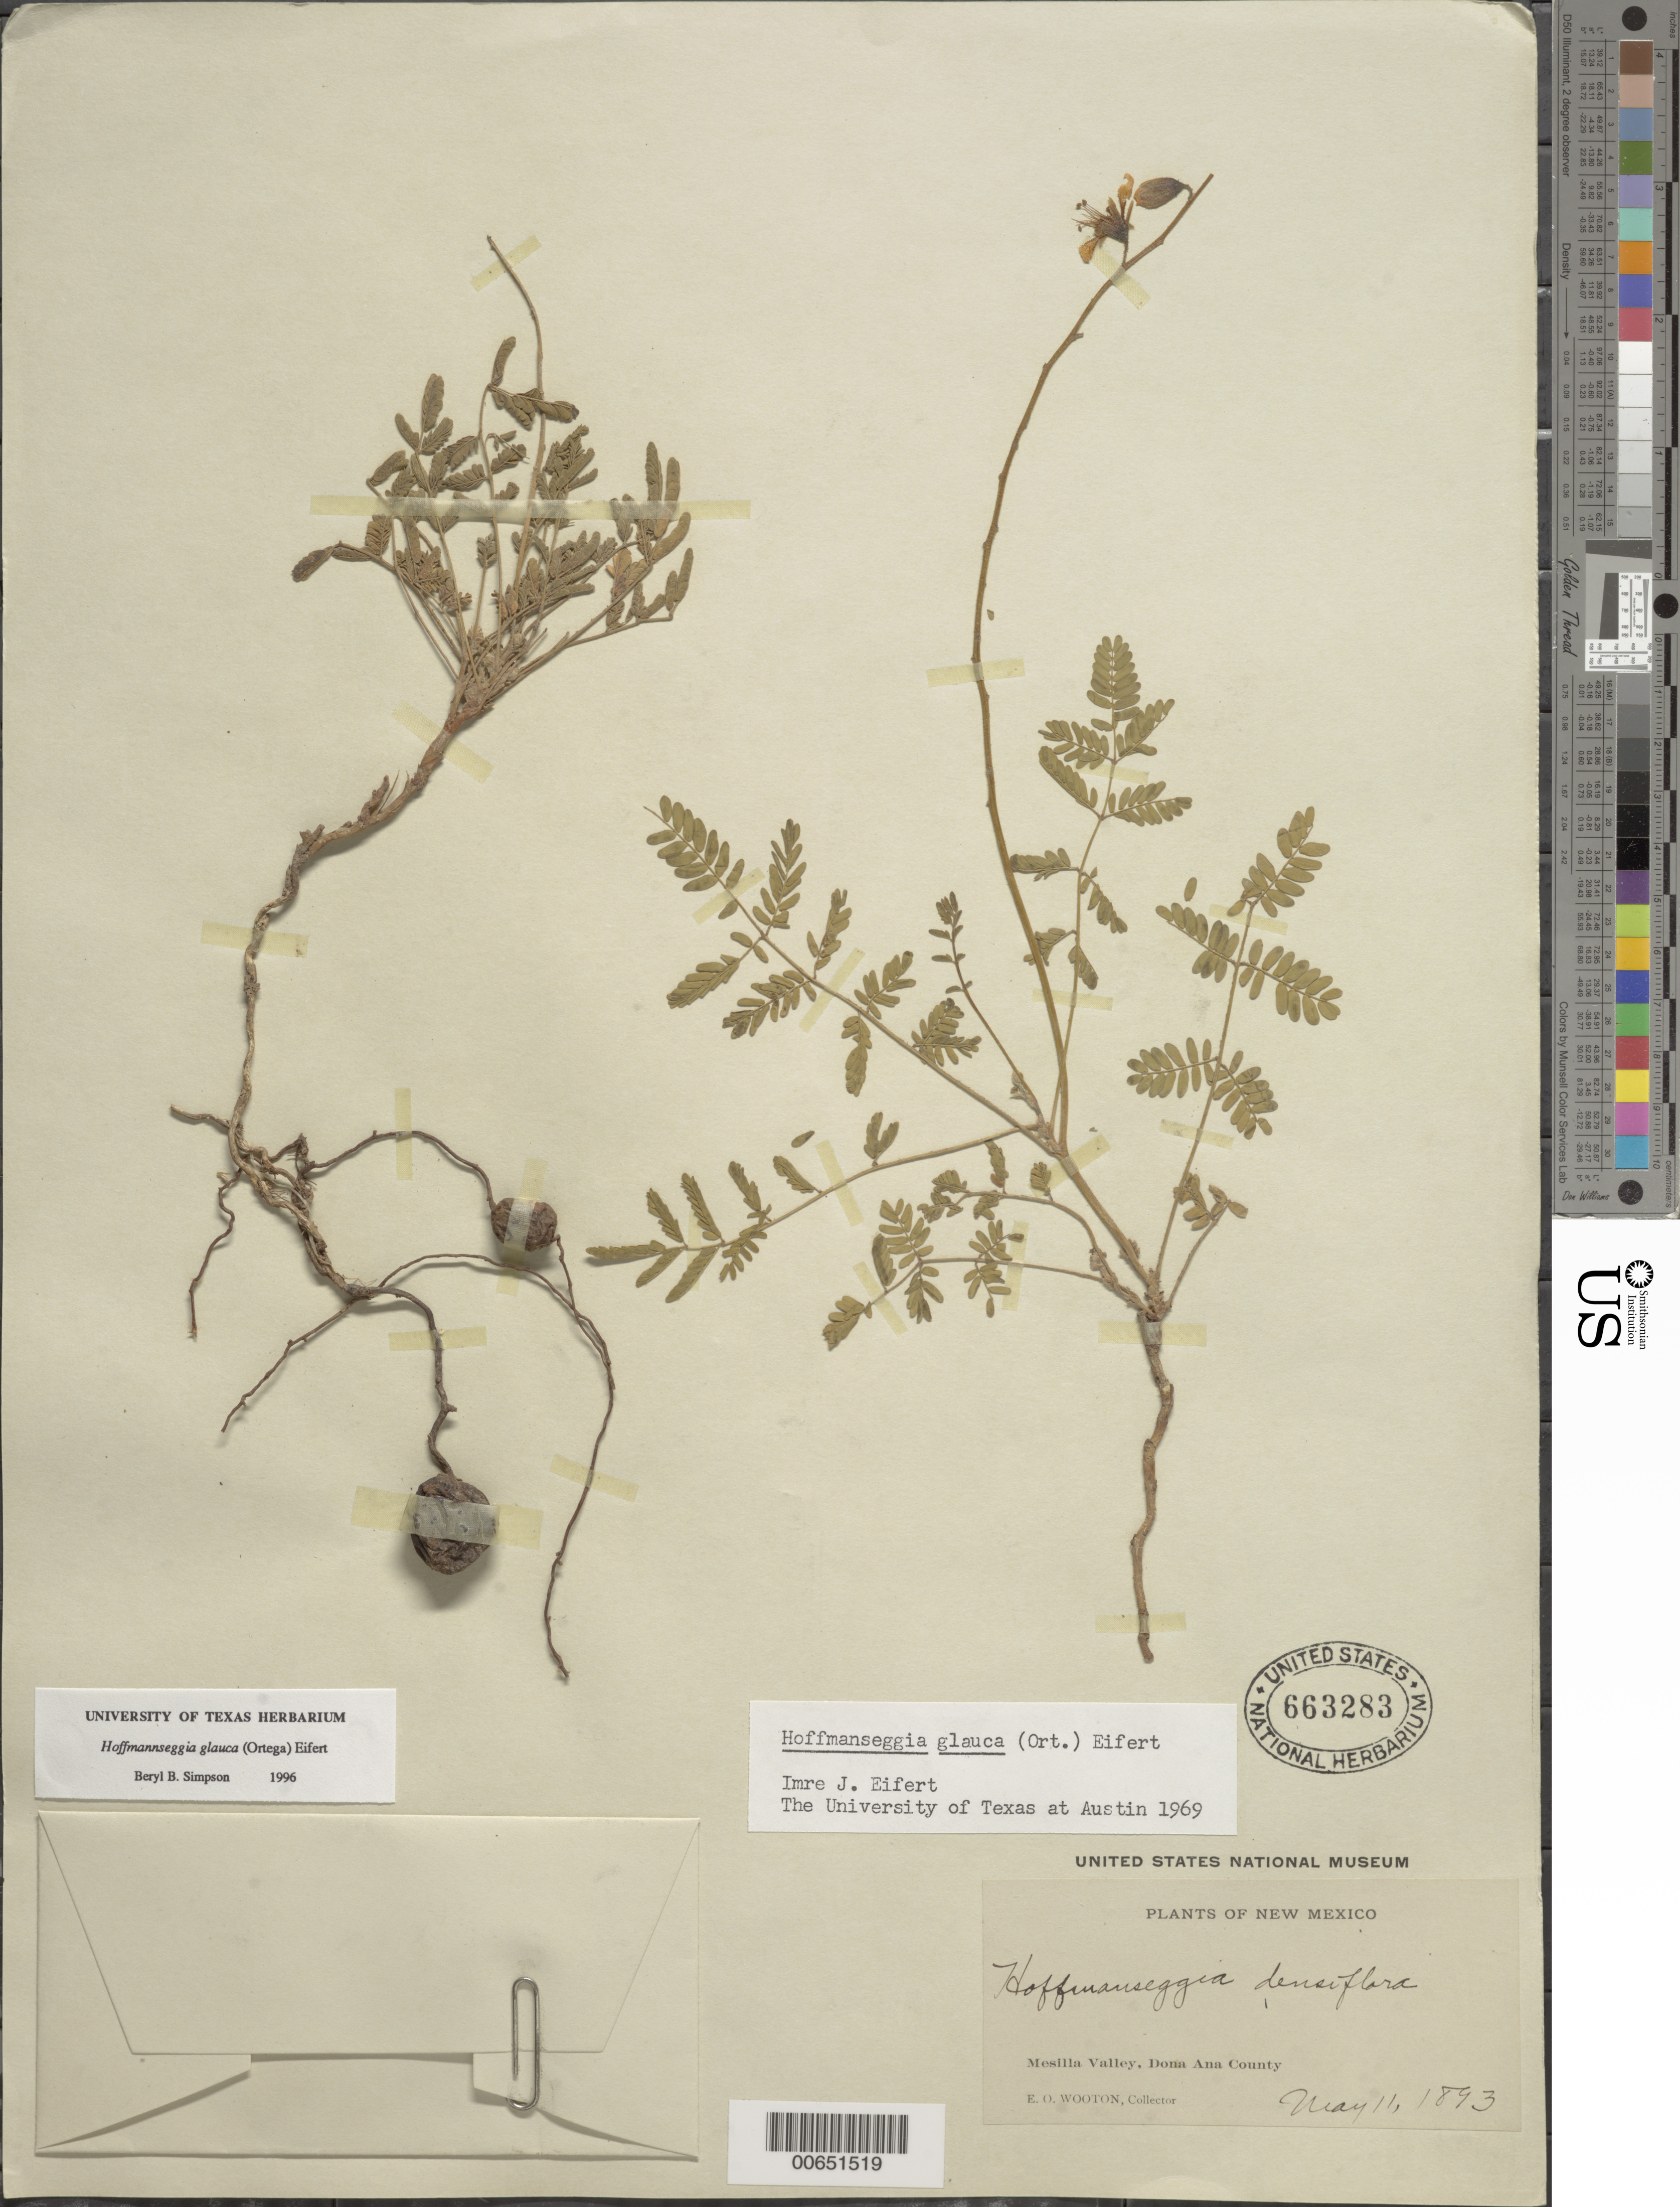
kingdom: Plantae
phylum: Tracheophyta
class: Magnoliopsida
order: Fabales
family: Fabaceae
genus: Hoffmannseggia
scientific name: Hoffmannseggia glauca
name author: (Ortega) Eifert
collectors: E. O. Wooton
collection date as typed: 11 May 1893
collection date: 1893-05-11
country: United States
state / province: New Mexico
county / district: Dona Ana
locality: Mesilla Valley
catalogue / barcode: US 663283